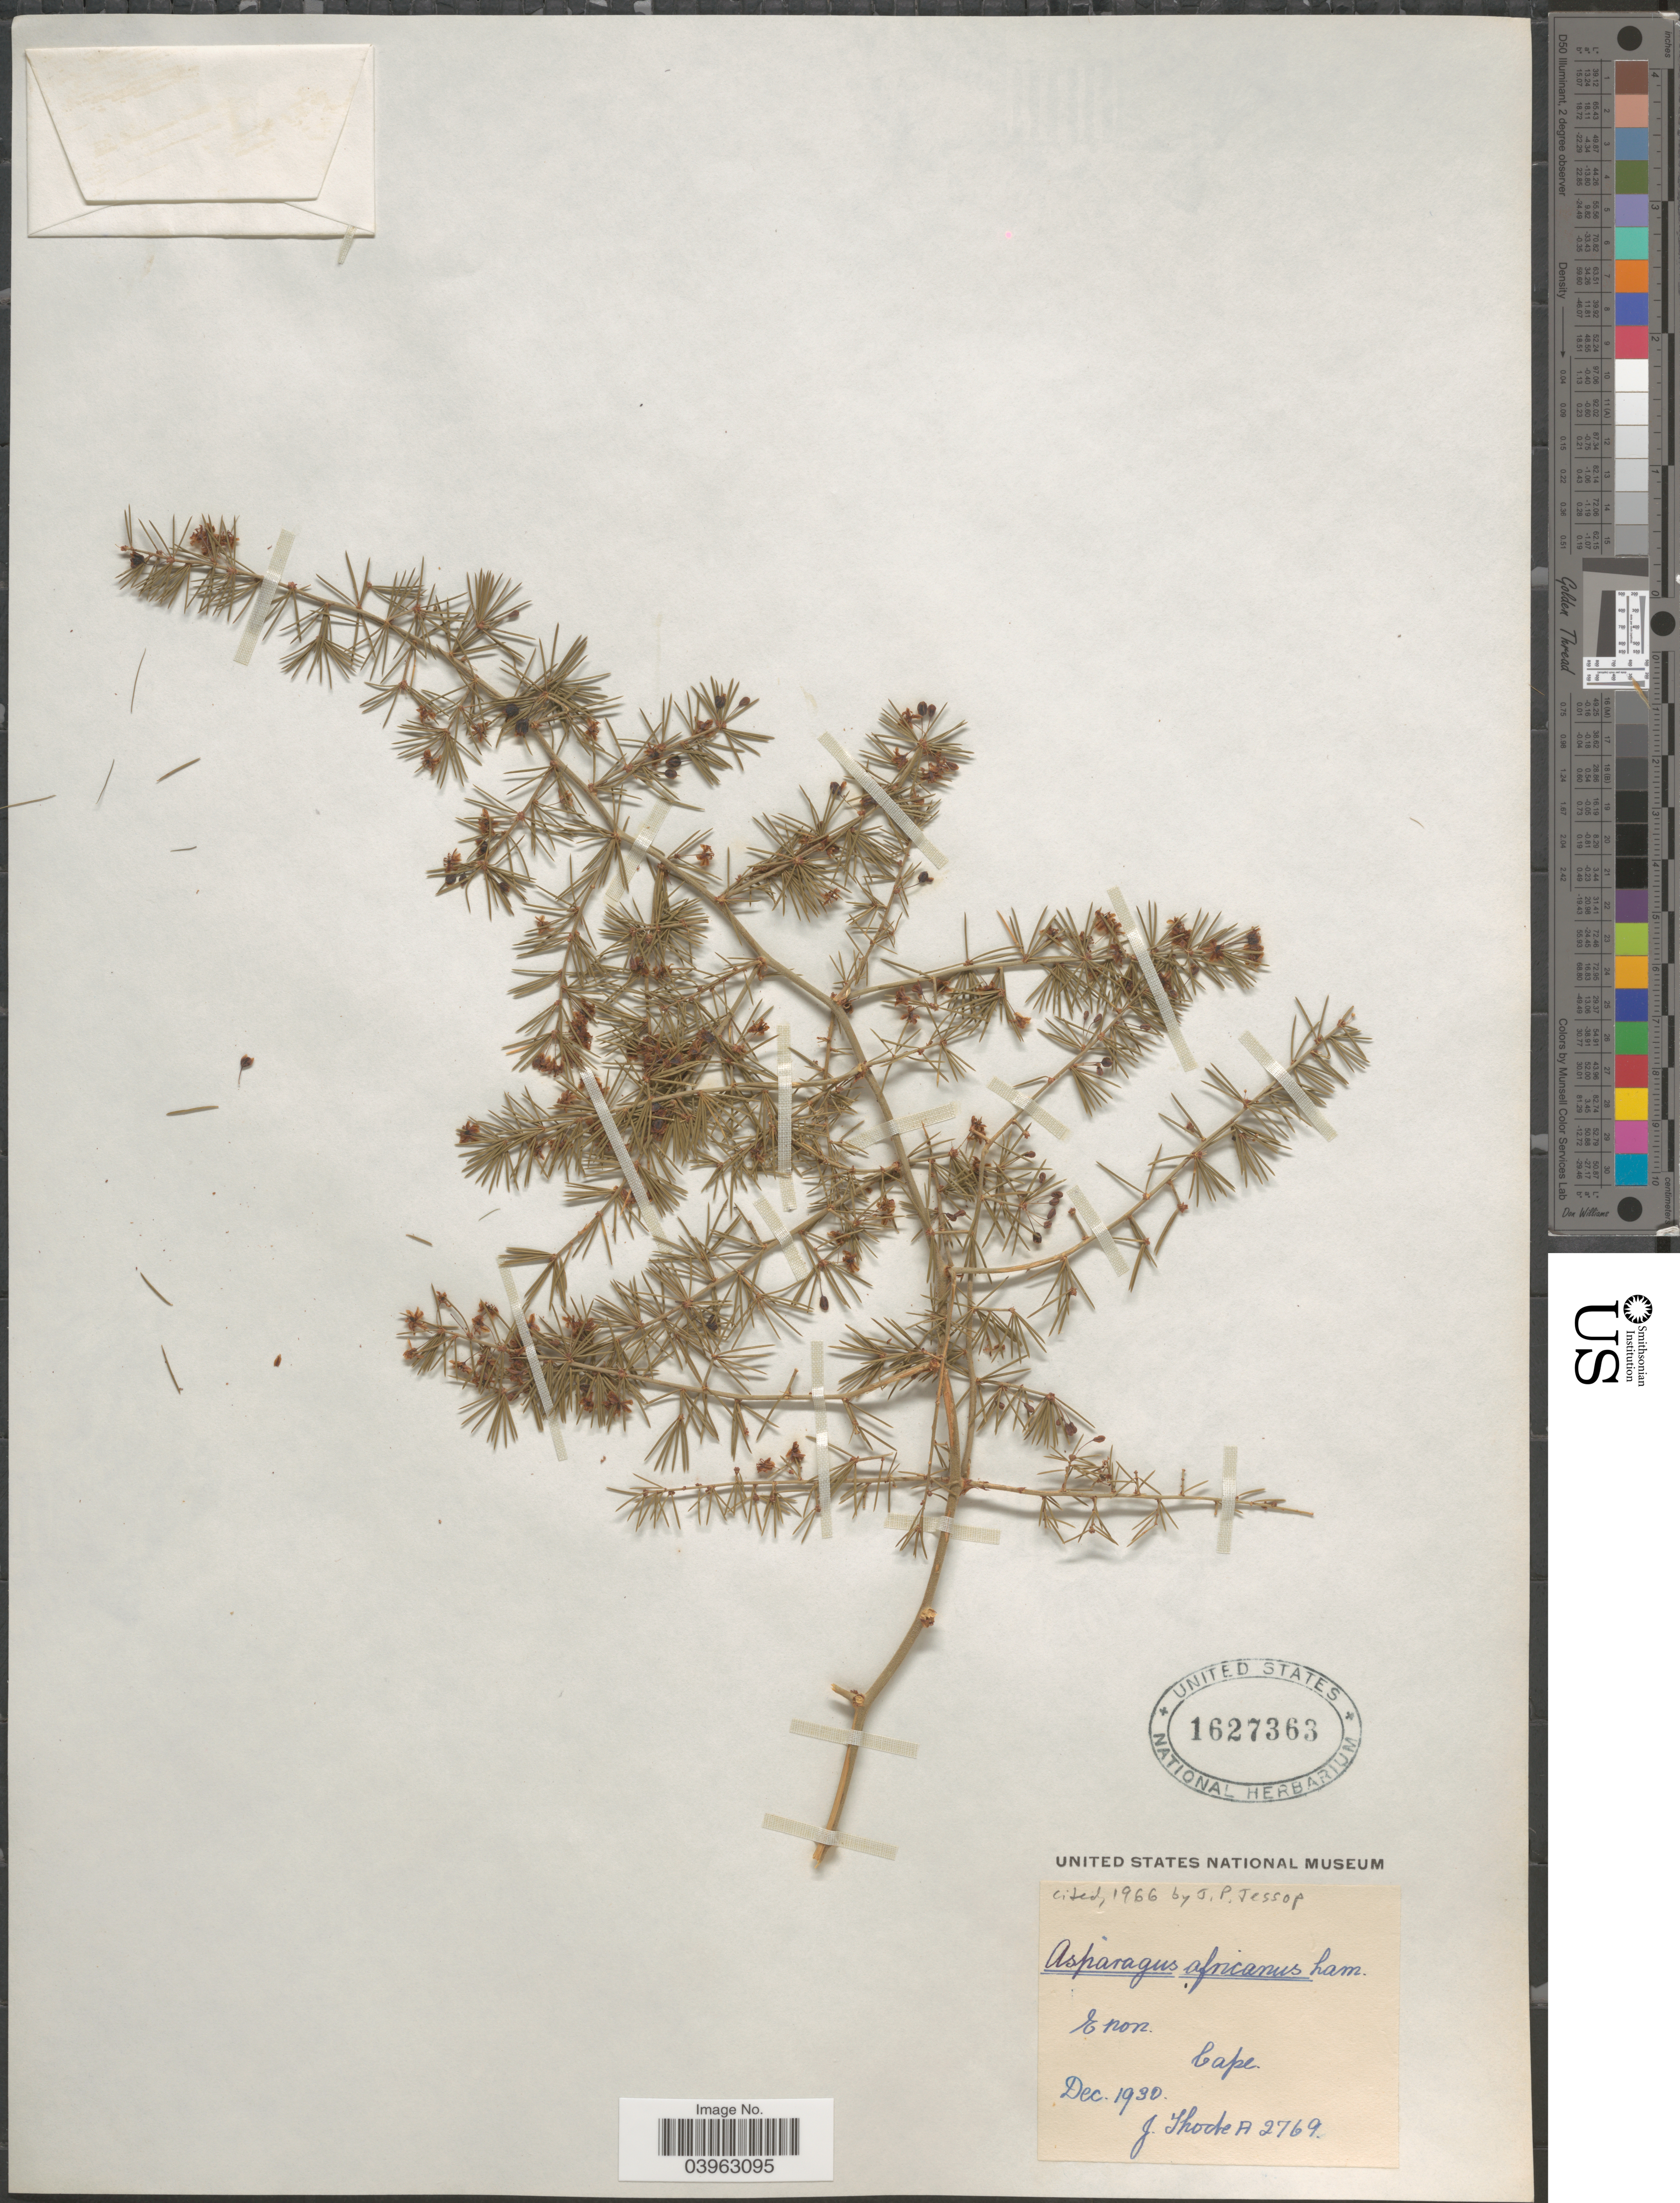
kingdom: Plantae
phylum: Tracheophyta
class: Liliopsida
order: Asparagales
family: Asparagaceae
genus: Asparagus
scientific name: Asparagus africanus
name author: Lam.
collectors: J. Thode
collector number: A 2769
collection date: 1930-12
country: South Africa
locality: Enon. Cape.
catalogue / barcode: US 1627363